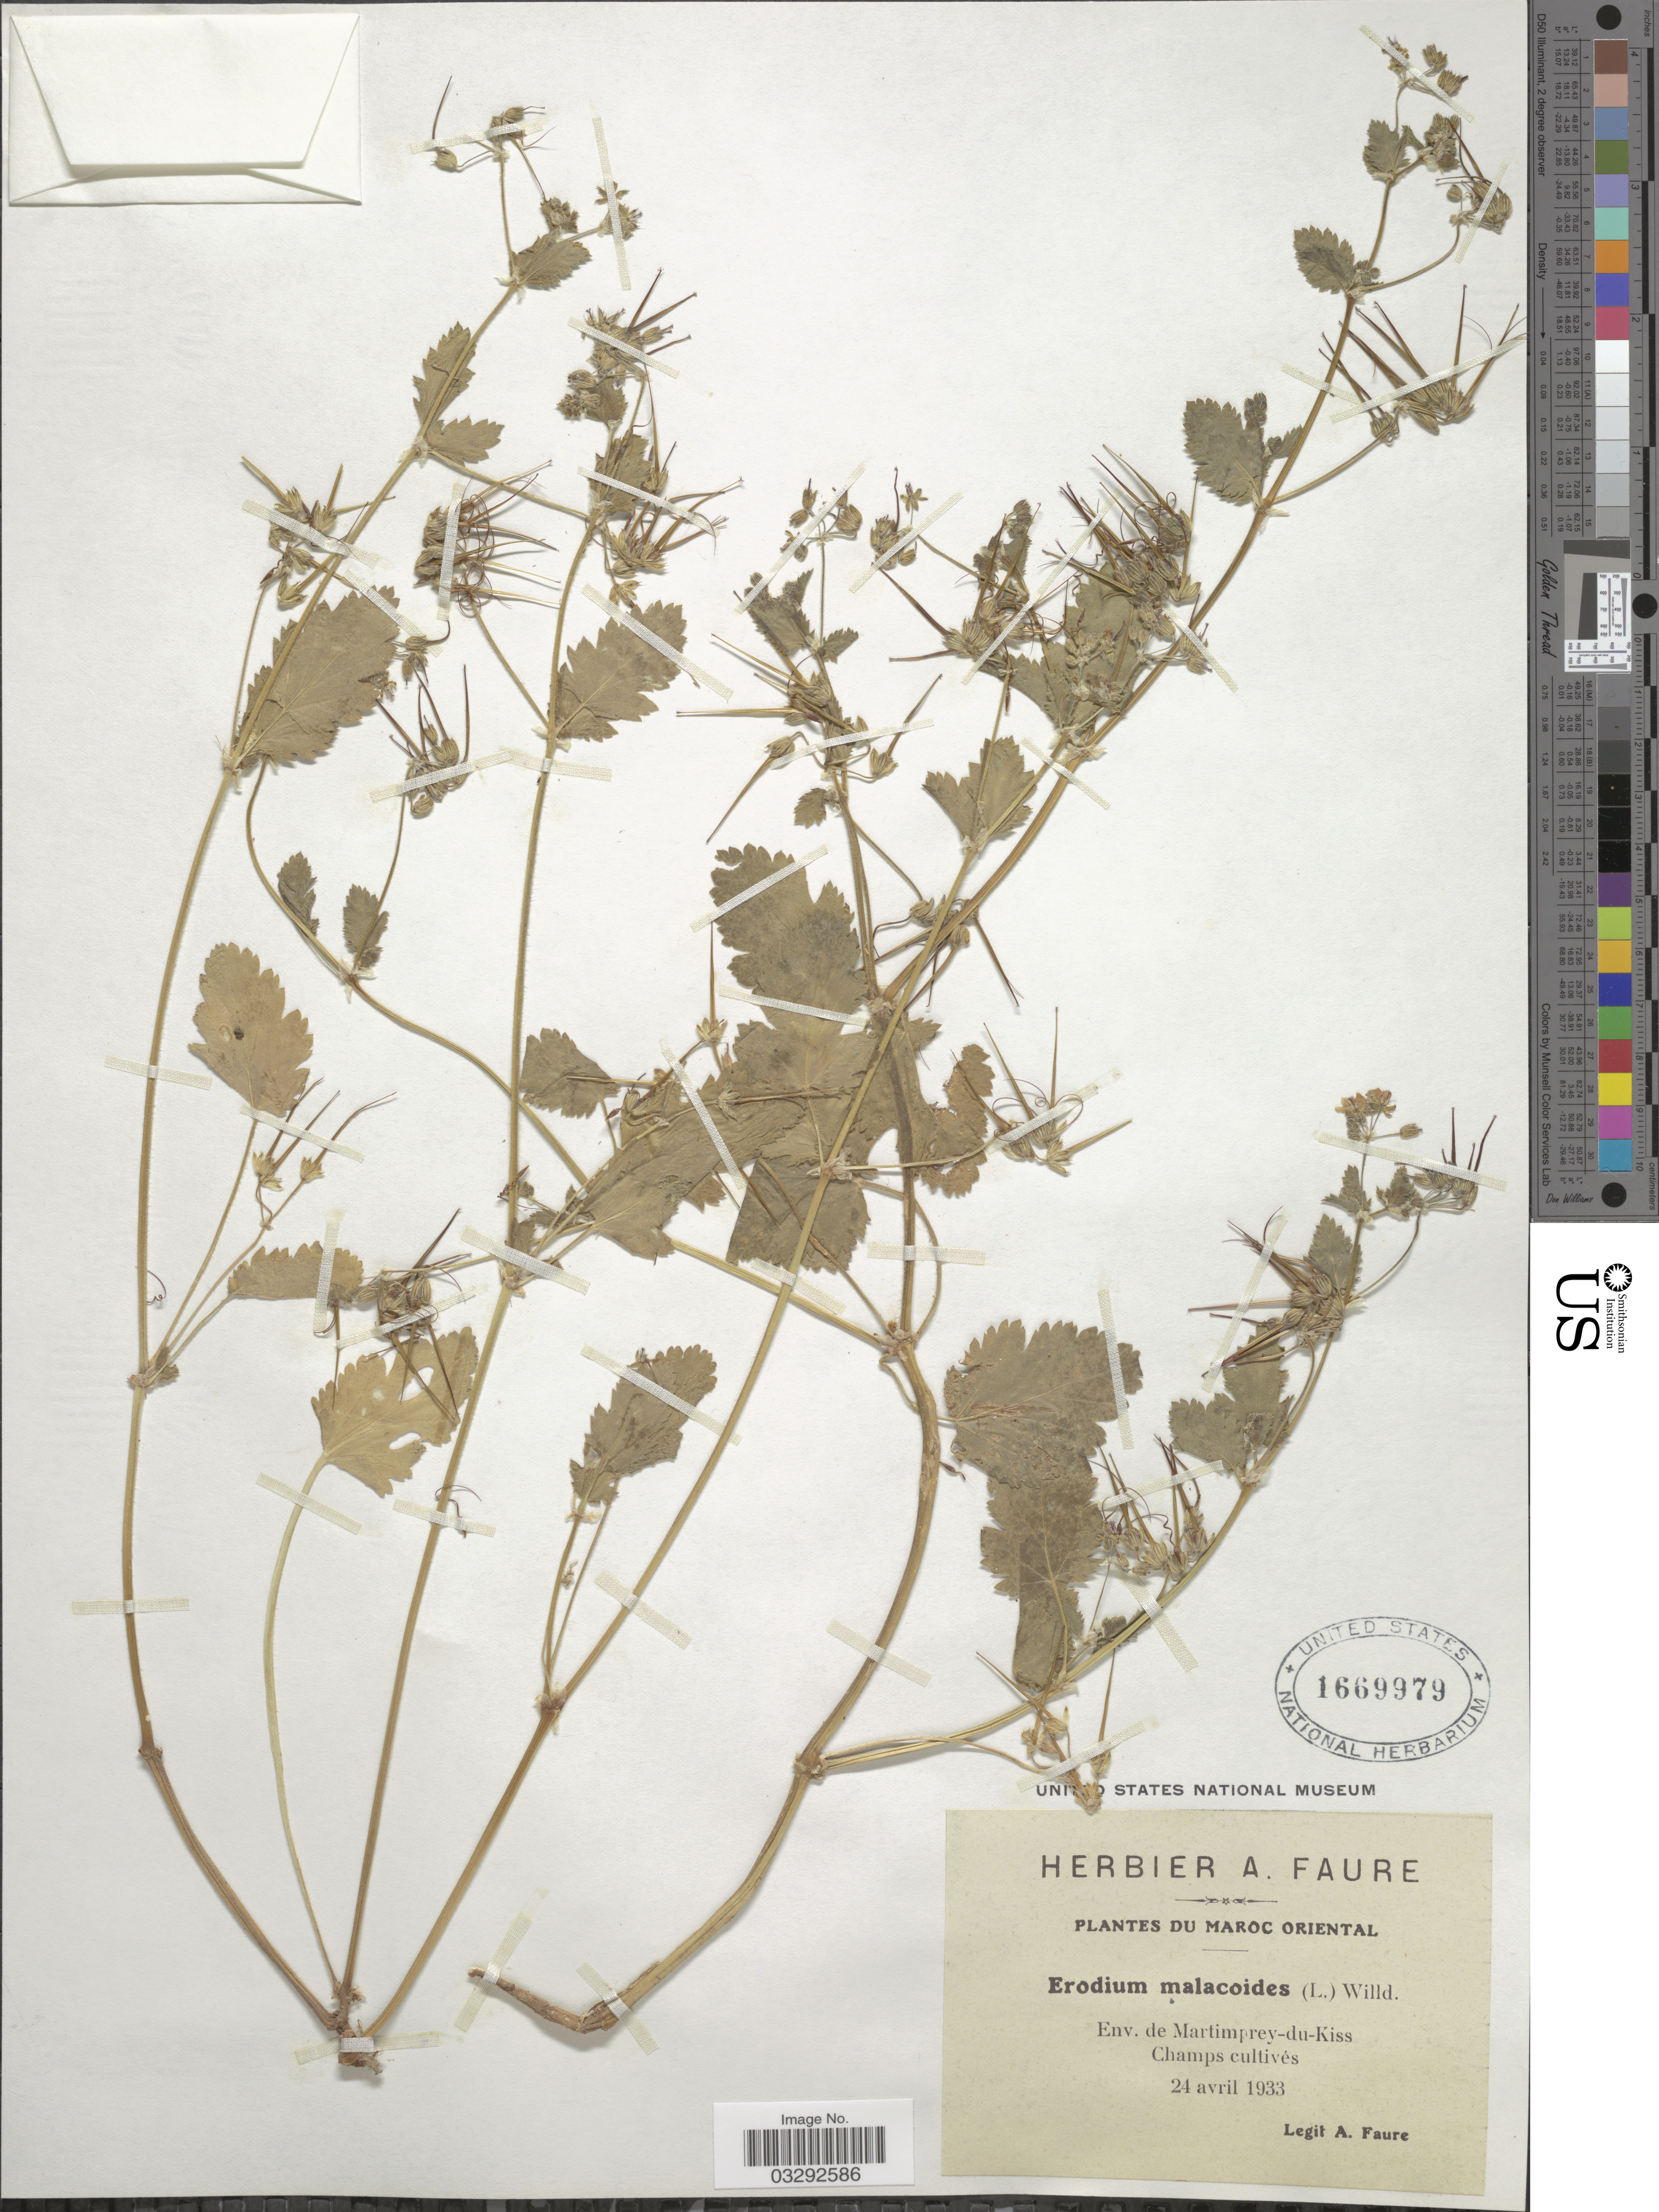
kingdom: Plantae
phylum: Tracheophyta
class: Magnoliopsida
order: Geraniales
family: Geraniaceae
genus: Erodium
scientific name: Erodium malacoides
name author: (L.) L'Hér.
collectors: A. Faure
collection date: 1933-04-24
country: Morocco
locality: Maroc Oriental. Env. de Martimprey-du-Kiss. Champs cultivés.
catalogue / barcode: US 1669979